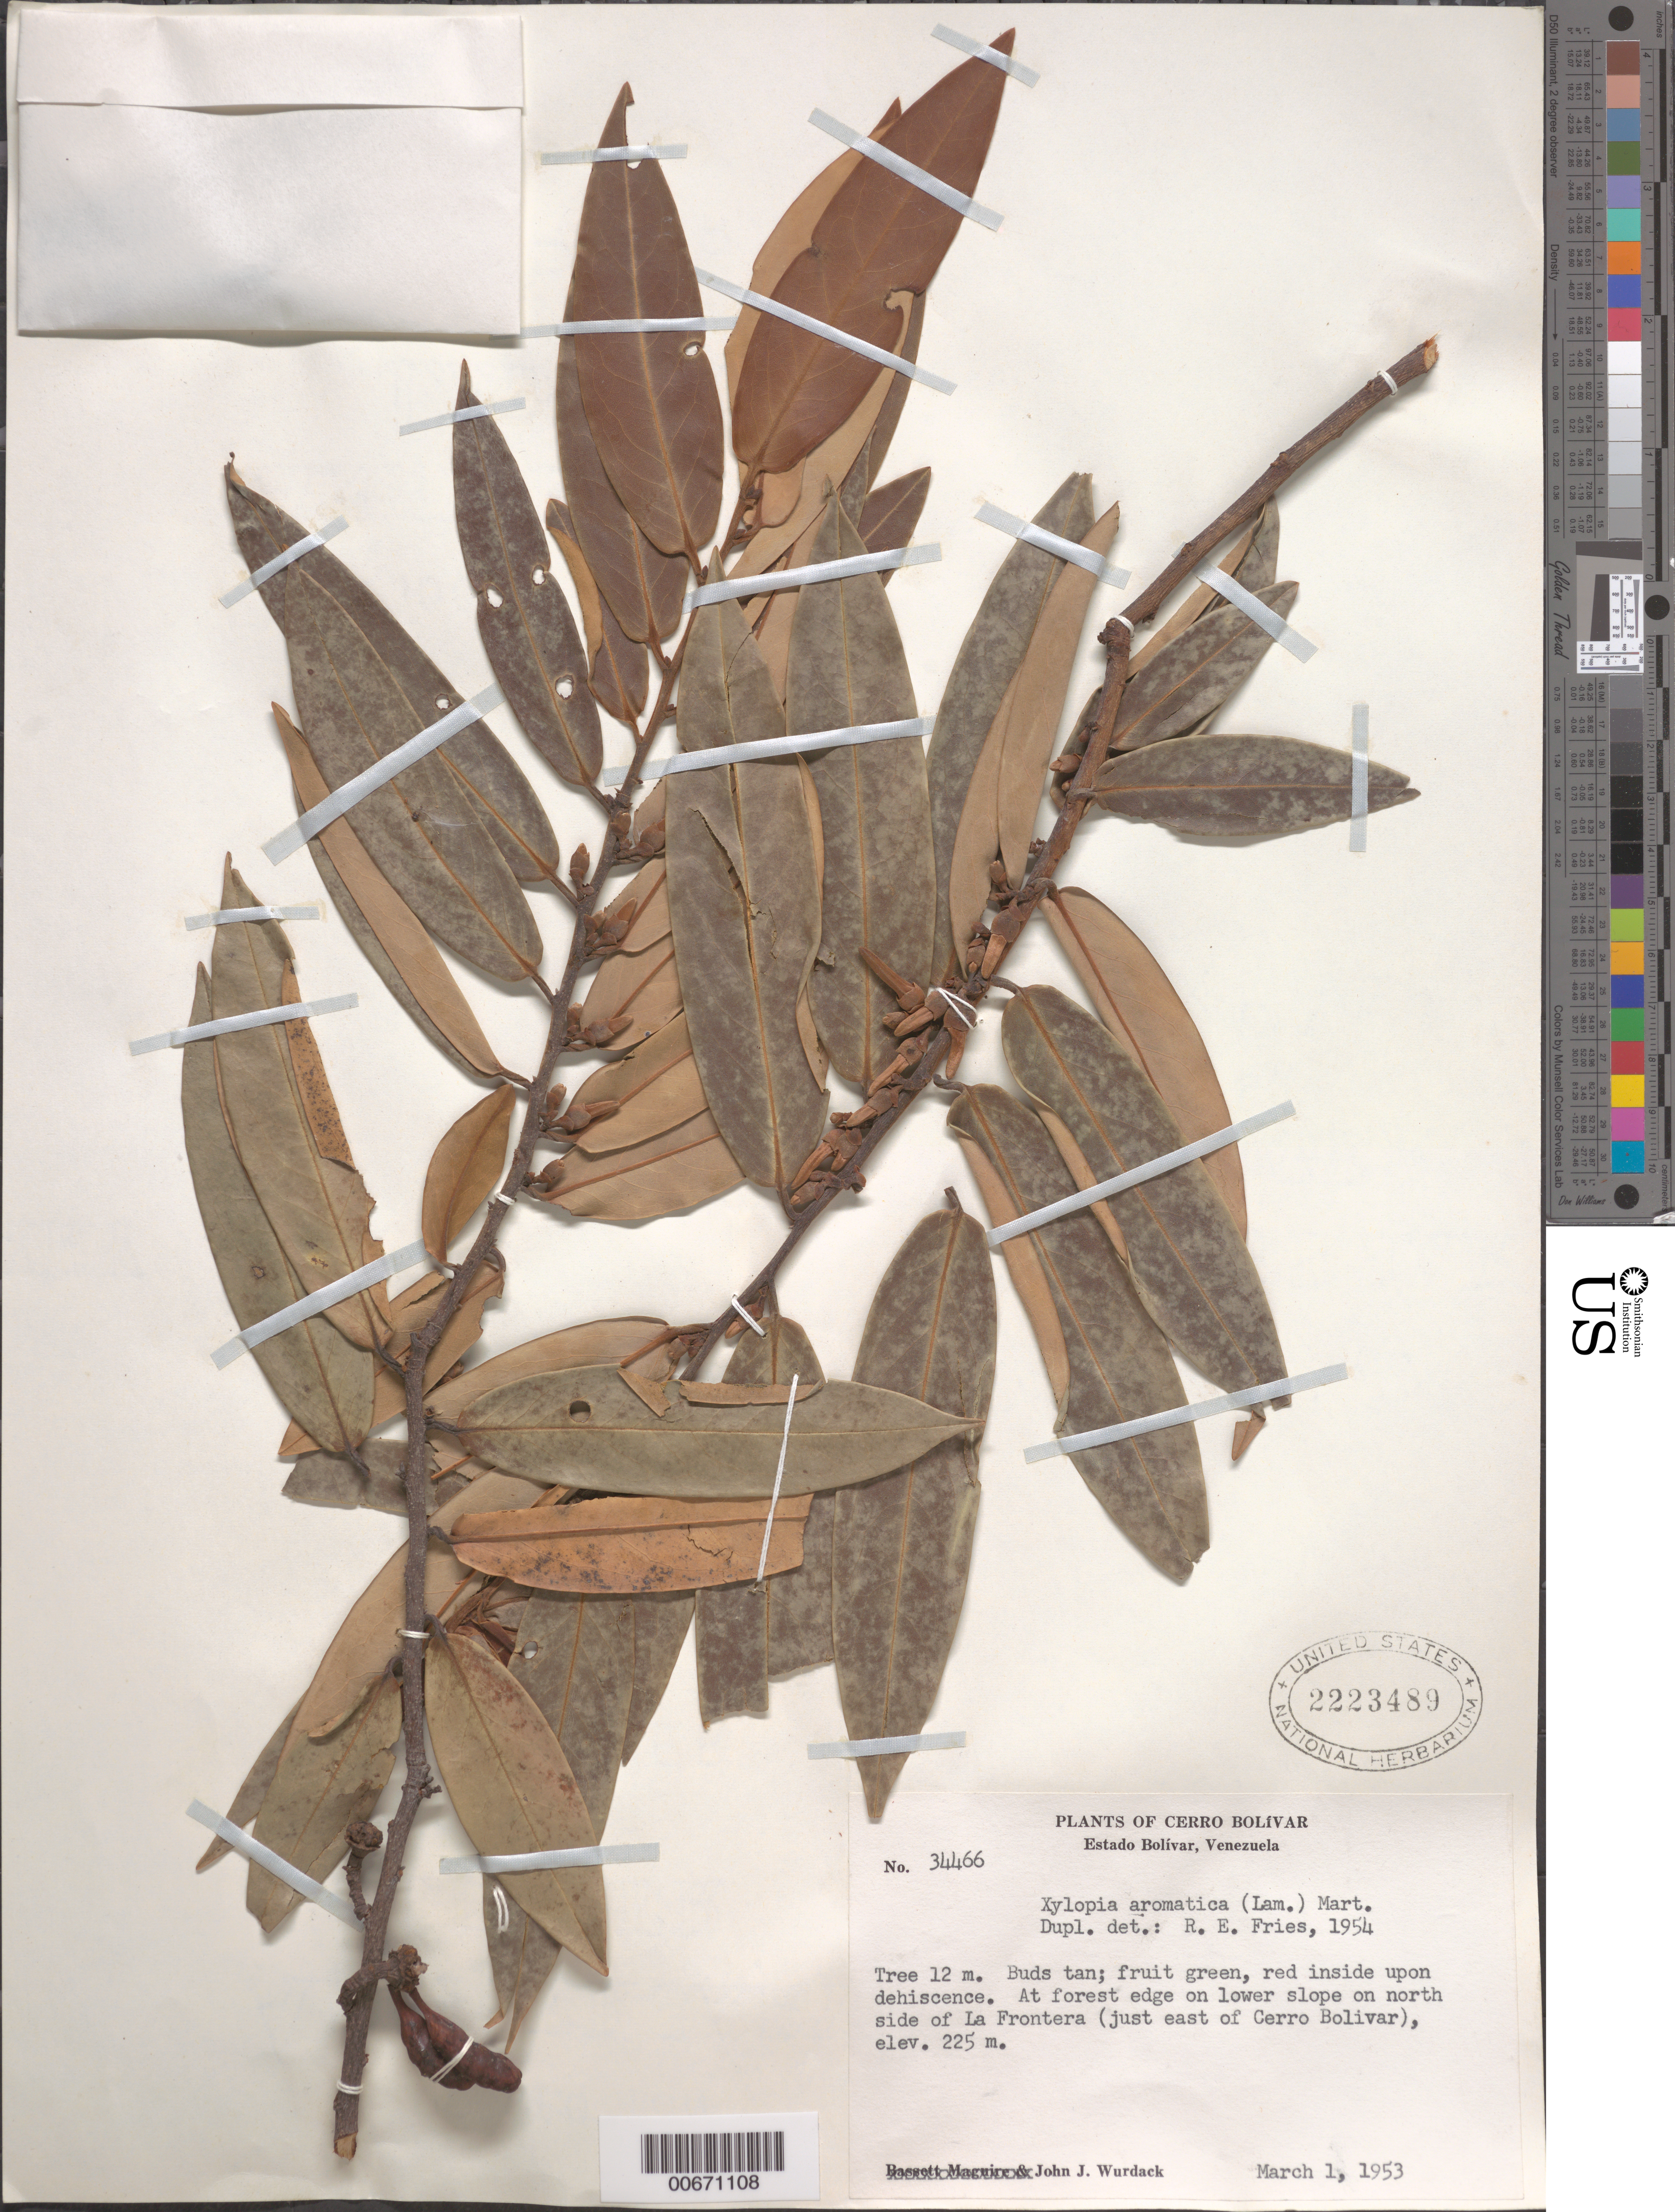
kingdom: Plantae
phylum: Tracheophyta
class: Magnoliopsida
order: Magnoliales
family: Annonaceae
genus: Xylopia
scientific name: Xylopia aromatica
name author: (Lam.) Mart.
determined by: Fries, R. E.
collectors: J. J. Wurdack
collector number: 34466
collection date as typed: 1-Mar-53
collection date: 1953-03-01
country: Venezuela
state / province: Bolívar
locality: La Frontera (just E of Cerro Bolívar)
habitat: Forest edge on lower slope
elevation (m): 225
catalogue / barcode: US 2223489